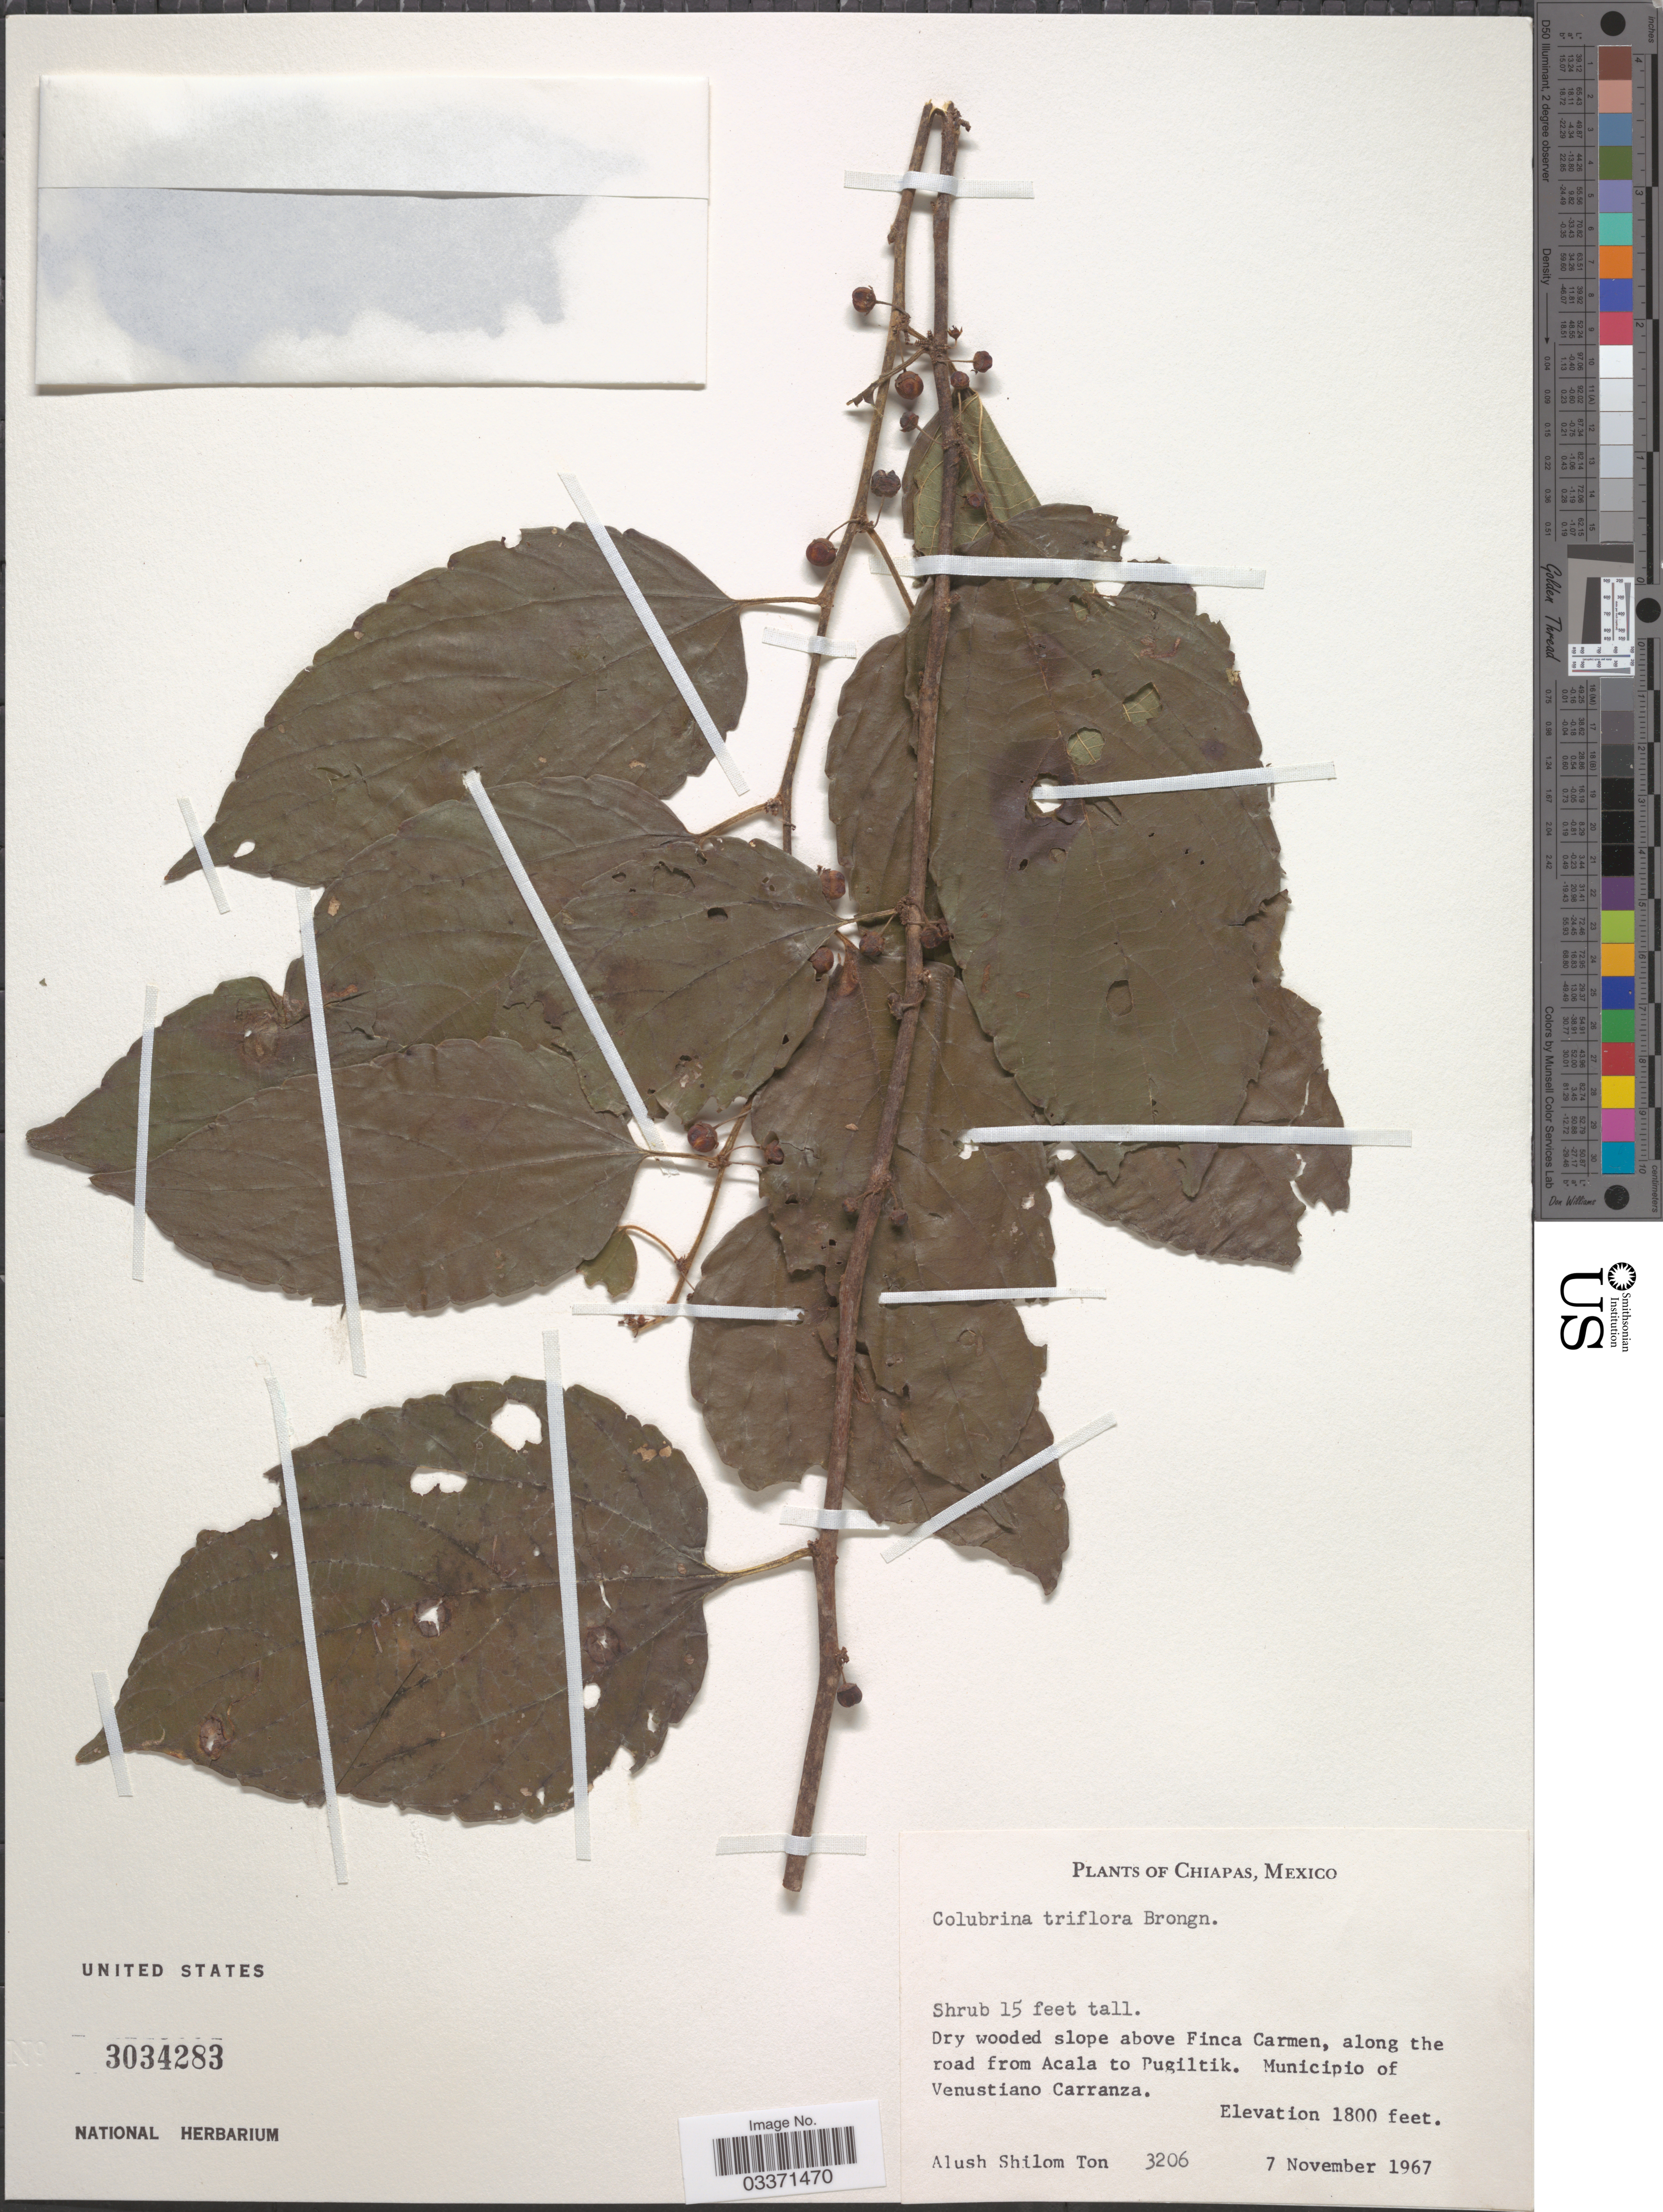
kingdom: Plantae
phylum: Tracheophyta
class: Magnoliopsida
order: Rosales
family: Rhamnaceae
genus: Colubrina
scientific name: Colubrina glabra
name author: S. Watson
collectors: A. M. Ton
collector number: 3206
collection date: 1967-11-07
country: Mexico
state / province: Chiapas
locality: Dry wooded slope above Finca Carmen, along the road from Acala to Pugiltik. Municipio of Venustiano Carranza.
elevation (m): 549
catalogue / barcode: US 3034283